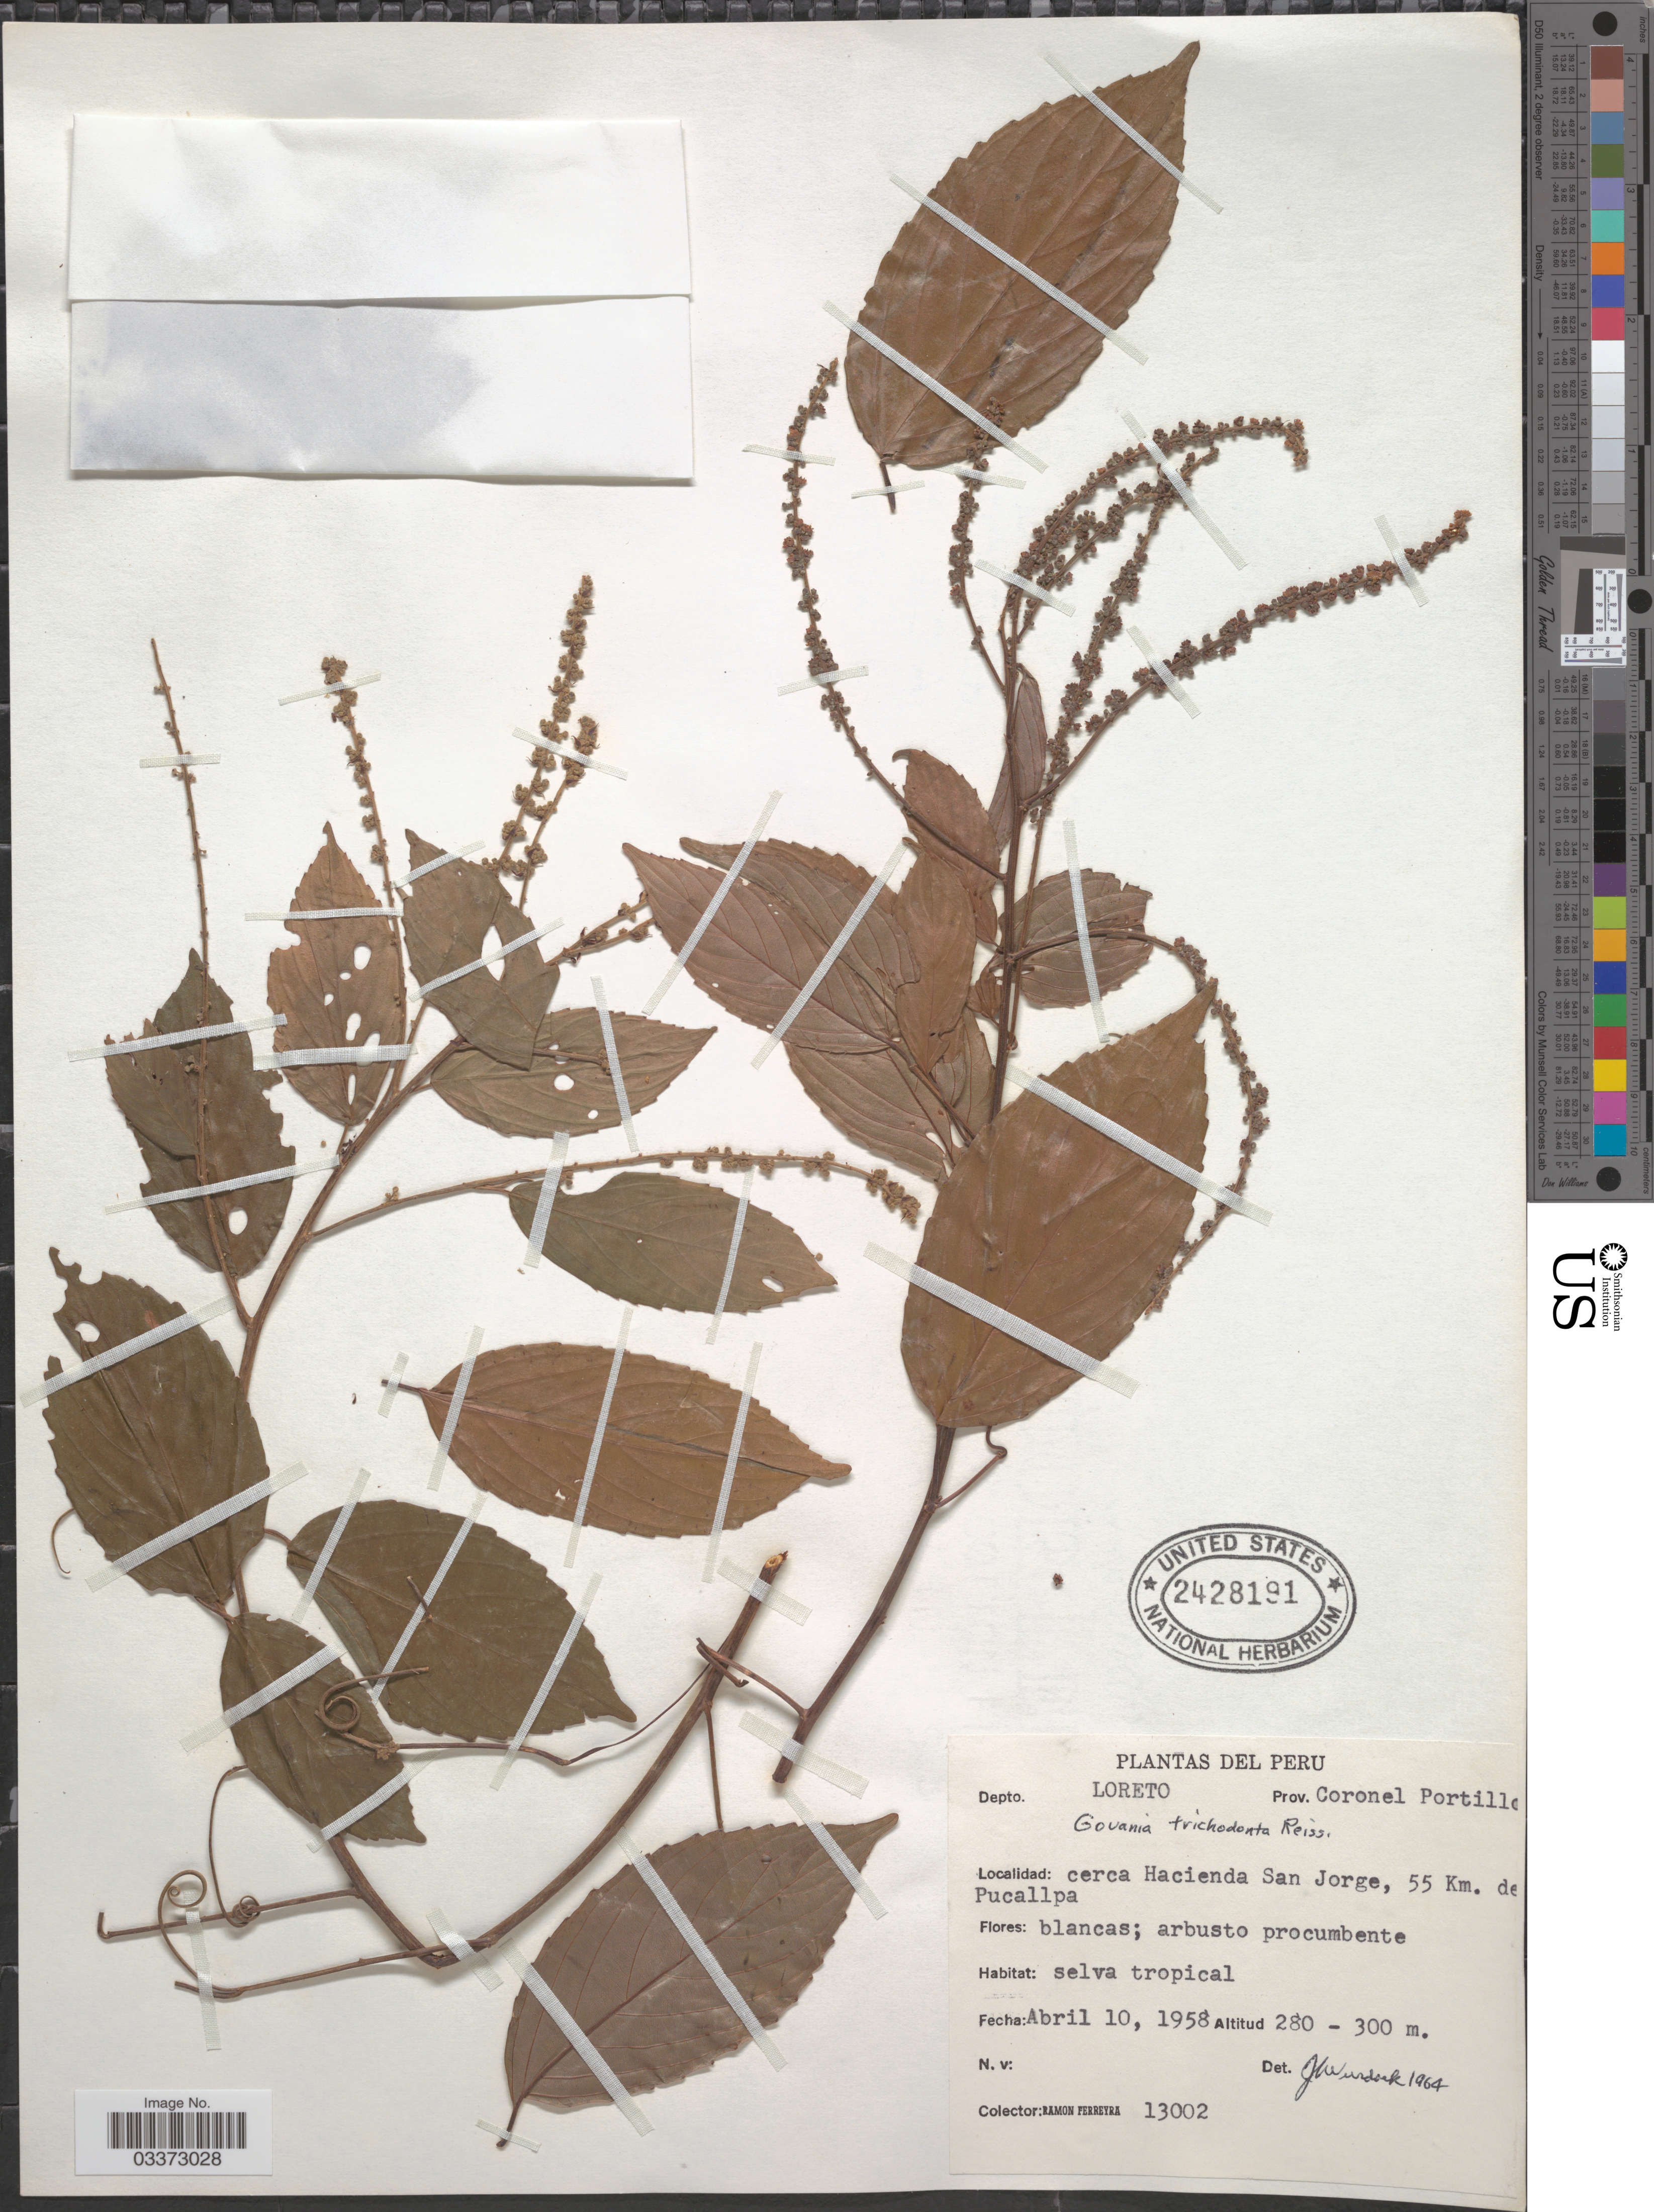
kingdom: Plantae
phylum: Tracheophyta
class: Magnoliopsida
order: Rosales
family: Rhamnaceae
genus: Gouania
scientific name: Gouania trichodonta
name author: Reissek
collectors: R. A. Ferreyra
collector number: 13002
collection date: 1958-04-10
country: Peru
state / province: Loreto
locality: Depto. Loreto. Prov. Coronel Portillo. Cerca Hacienda San Jorge, 55 Km. de Pucallpa.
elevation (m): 280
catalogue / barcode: US 2428191